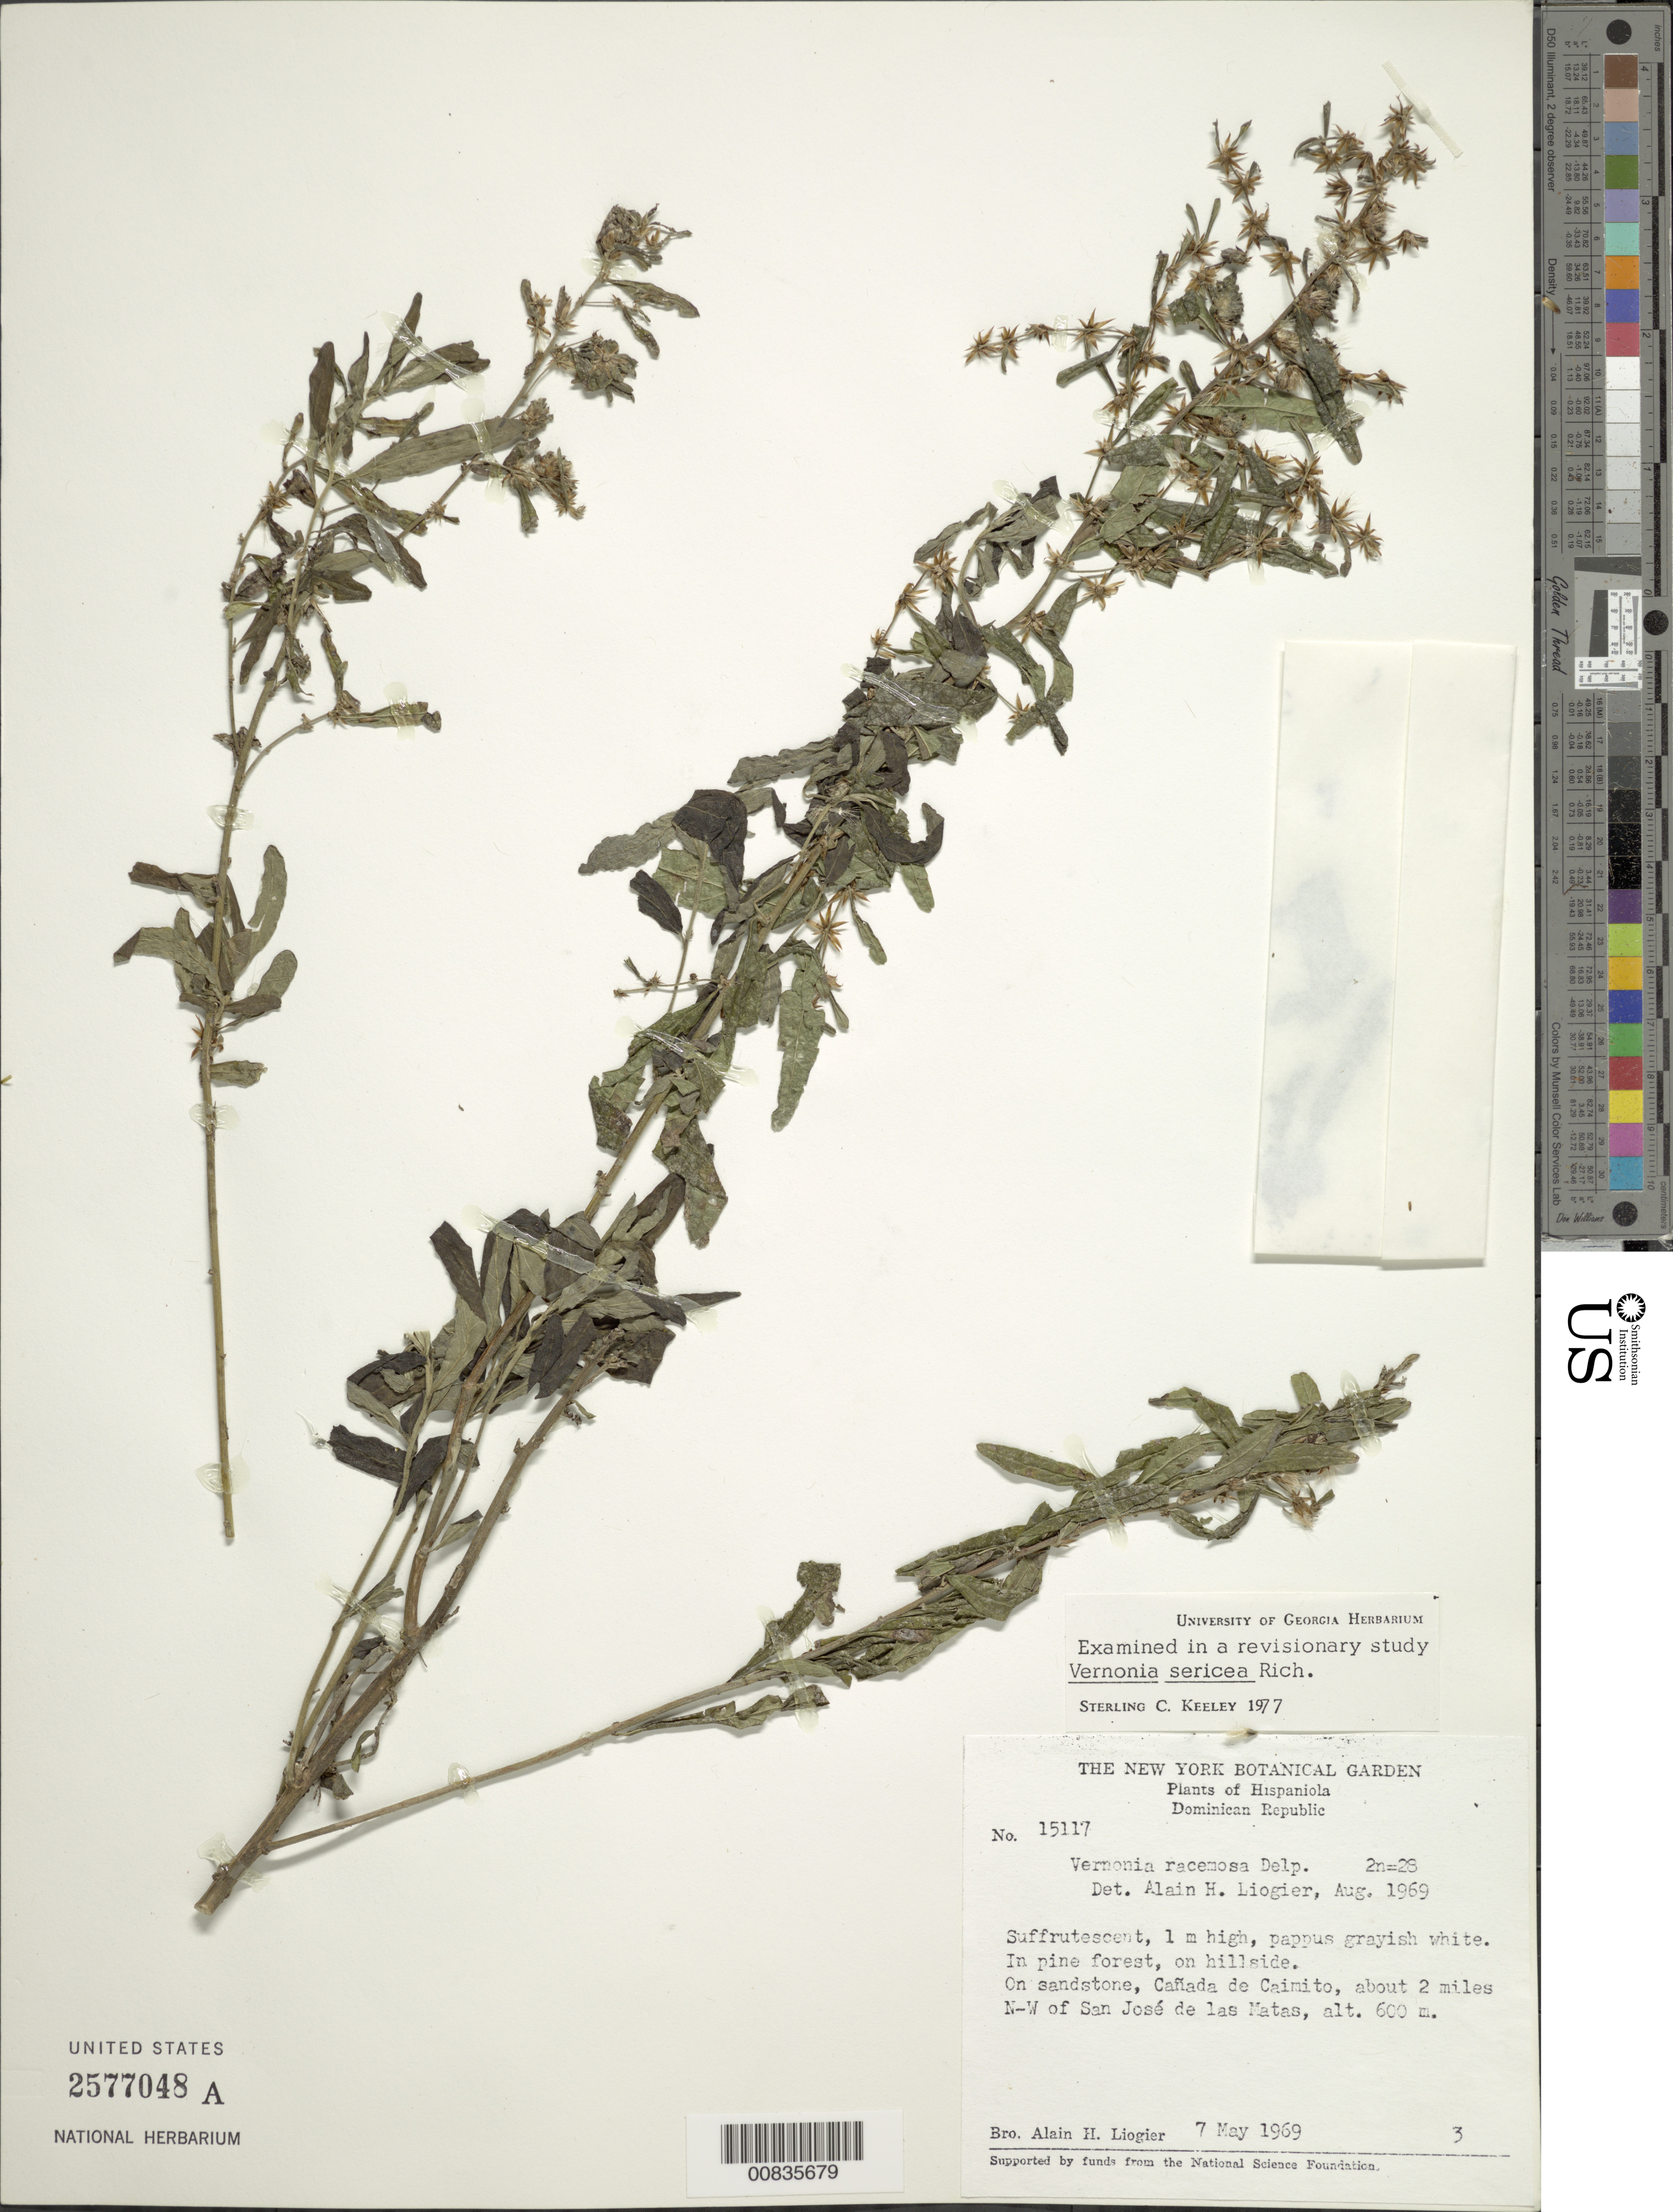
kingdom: Plantae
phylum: Tracheophyta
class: Magnoliopsida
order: Asterales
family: Asteraceae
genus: Lepidaploa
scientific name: Lepidaploa sericea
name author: (Rich.) H. Rob.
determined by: Keeley, S. C.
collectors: A. H. Liogier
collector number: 15117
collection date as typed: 07 May 1969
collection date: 1969-05-07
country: Dominican Republic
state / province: Santiago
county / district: San José de las Matas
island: Hispaniola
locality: Cañada de Caimito, about 2 miles NW of San José de las Matas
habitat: On sandstone in pine forest on hillside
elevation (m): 600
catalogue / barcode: US 2577048